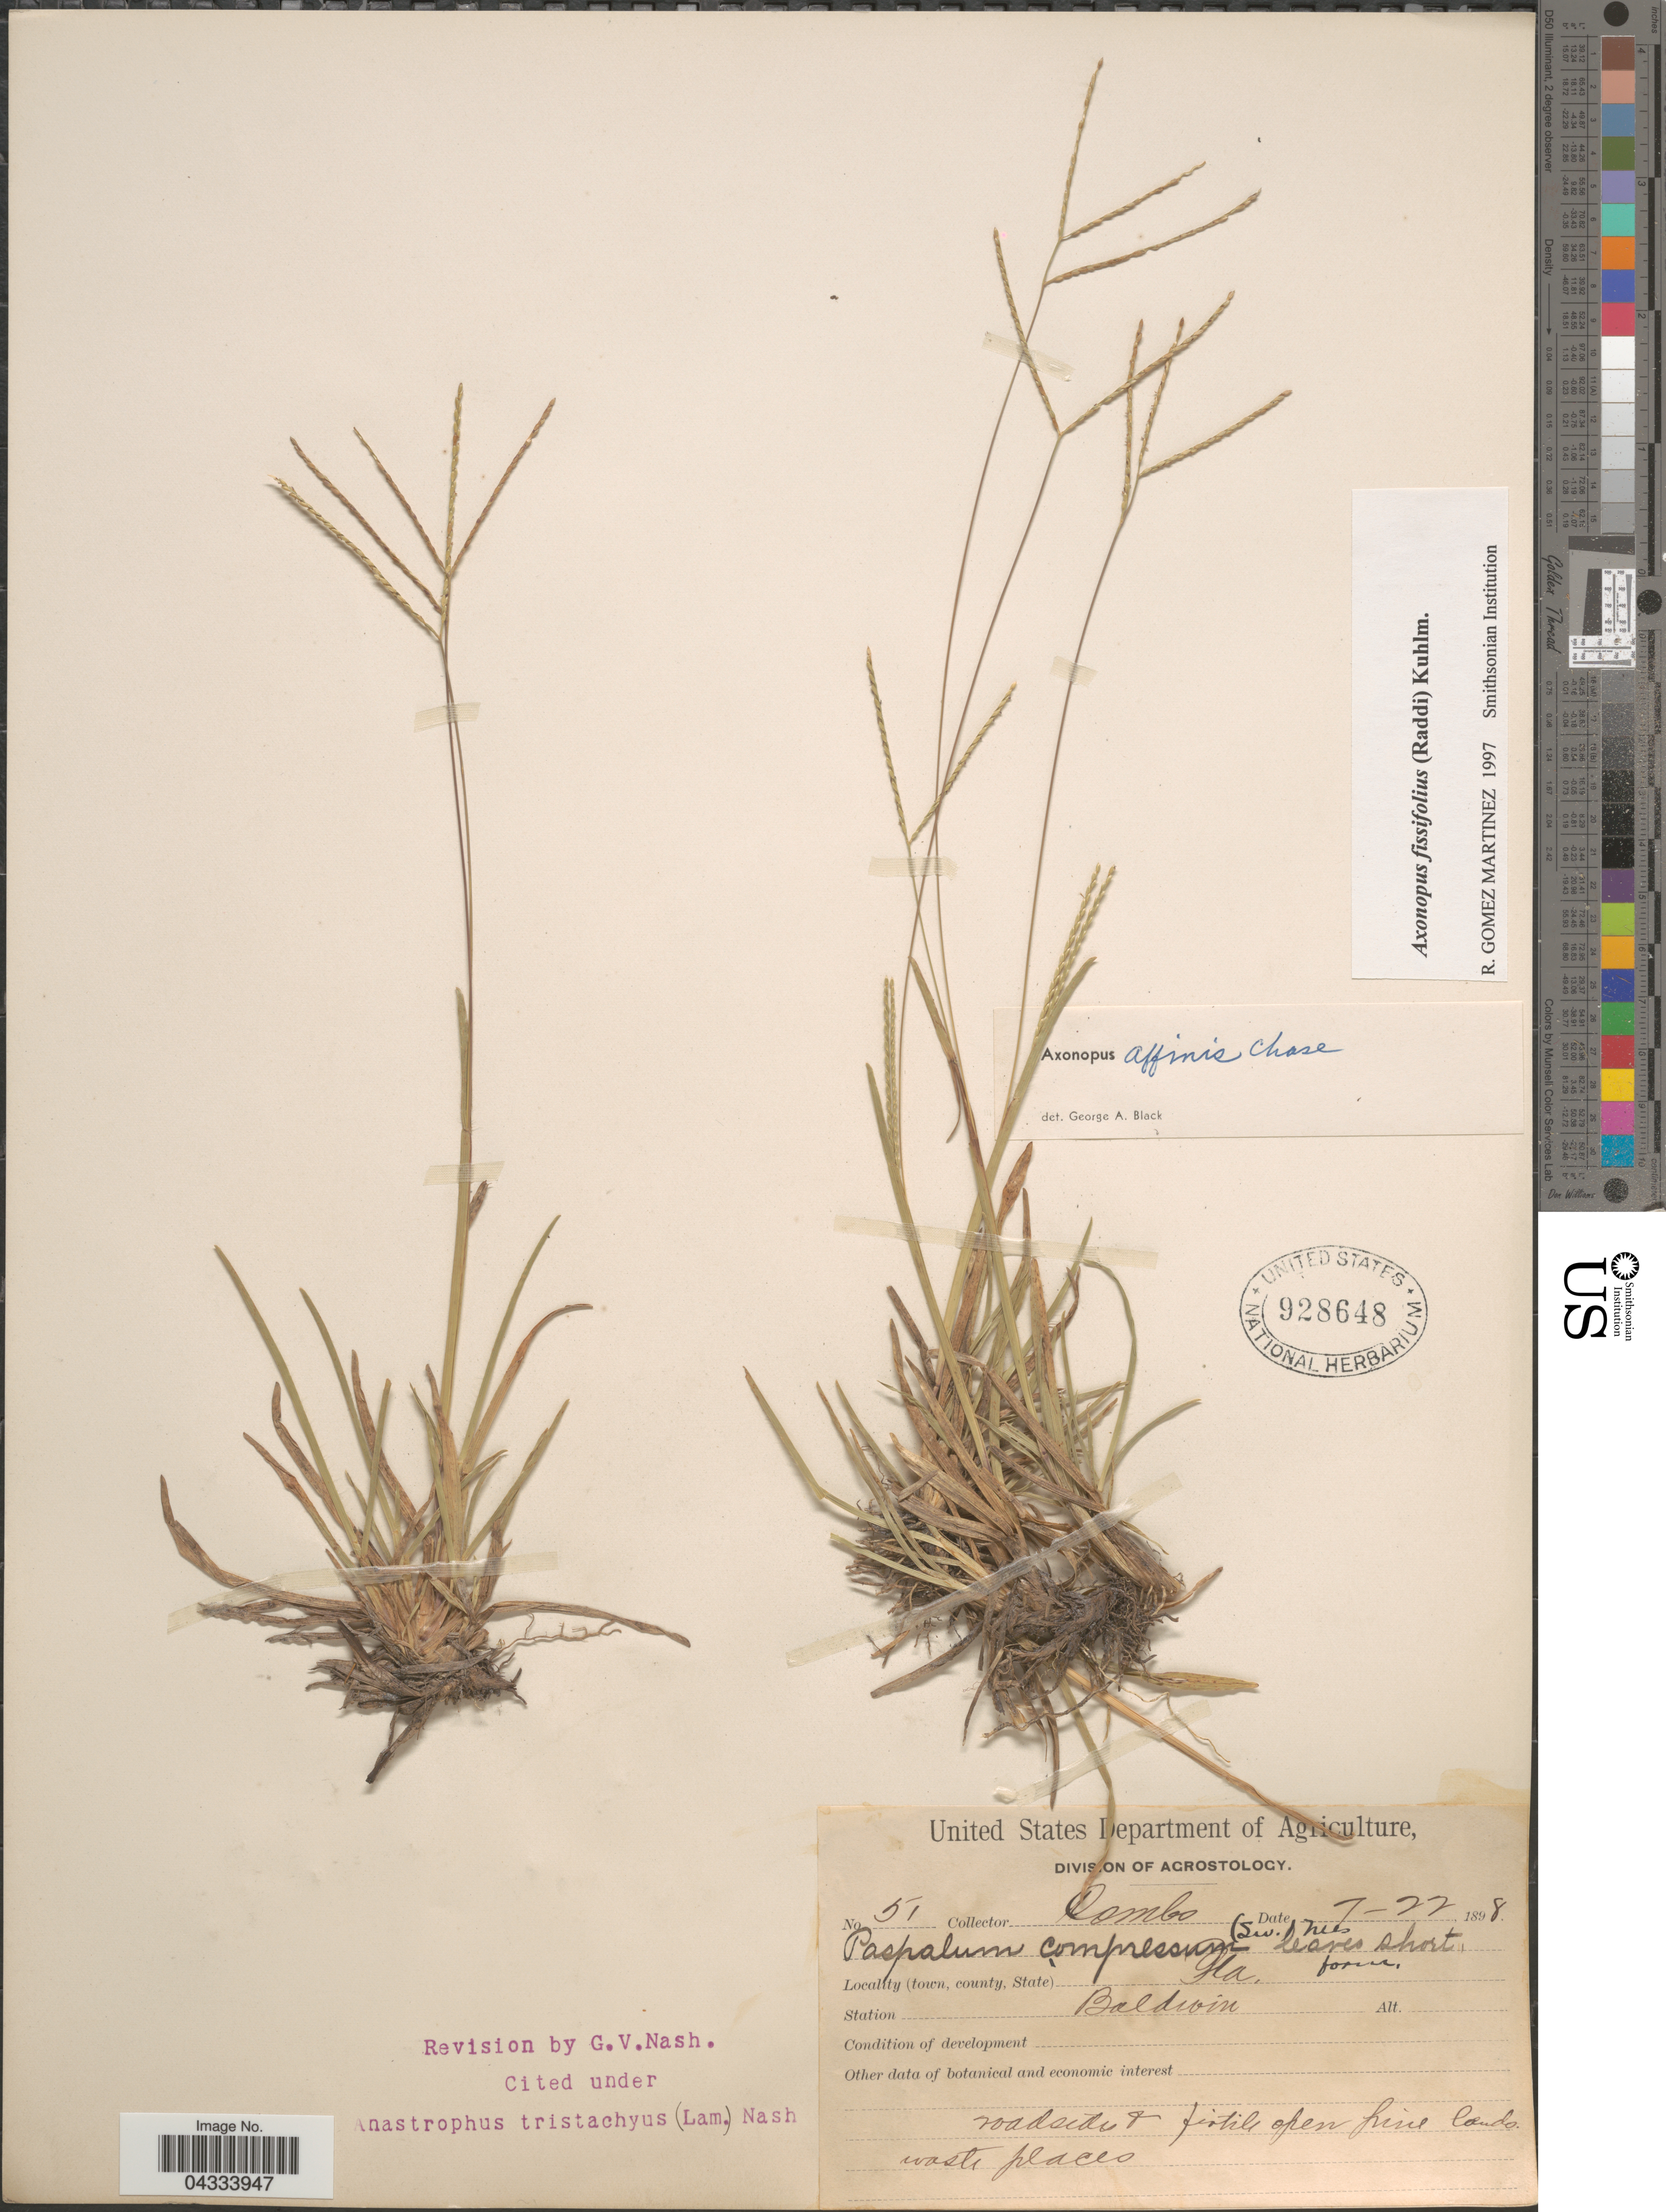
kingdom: Plantae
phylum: Tracheophyta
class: Liliopsida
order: Poales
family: Poaceae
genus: Axonopus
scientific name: Axonopus fissifolius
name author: (Raddi) Kuhlm.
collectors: -. Combs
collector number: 51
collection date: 1898-07-22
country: United States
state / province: Florida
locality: Baldwin.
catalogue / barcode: US 928648